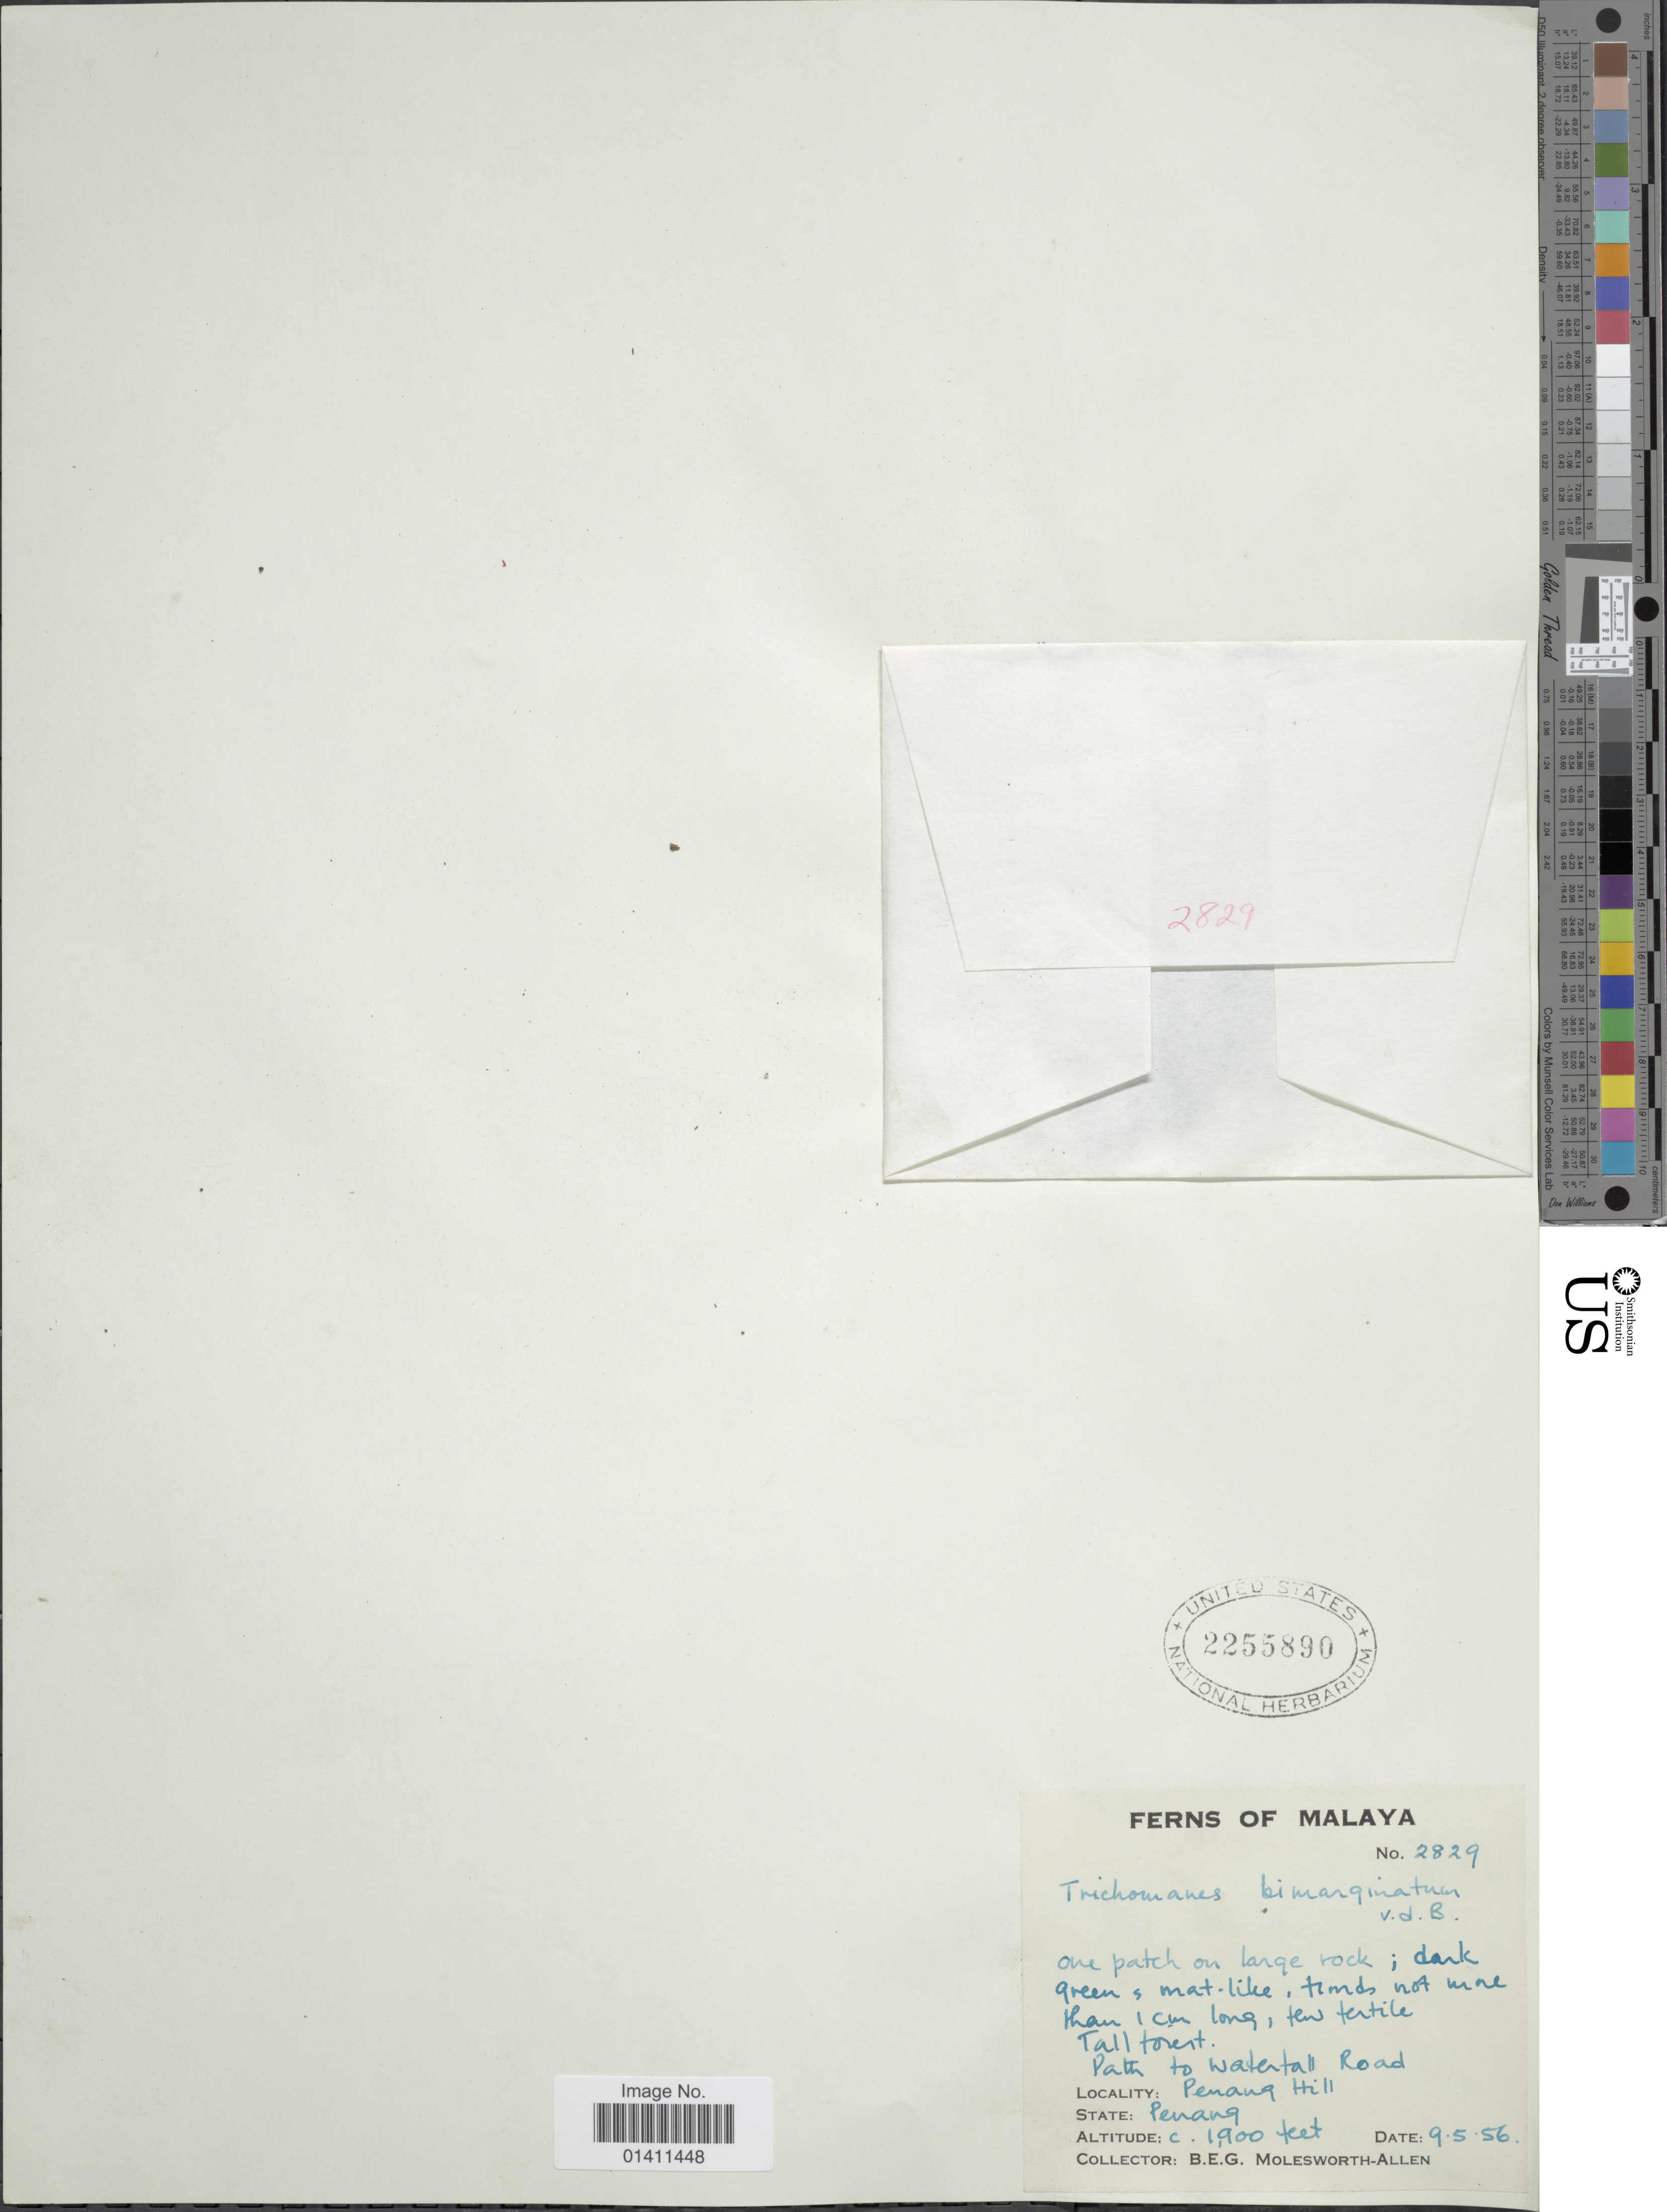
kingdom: Plantae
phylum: Tracheophyta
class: Polypodiopsida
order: Hymenophyllales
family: Hymenophyllaceae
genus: Didymoglossum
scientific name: Didymoglossum bimarginatum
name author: (Bosch) Ebihara & K. Iwats.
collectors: B. E. G. Molesworth-Allen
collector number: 2829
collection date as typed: Transcribed d/m/y: 9/5/56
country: Malaysia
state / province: Pinang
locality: Malaya. Path to waterfall road. Penang Hill.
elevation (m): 579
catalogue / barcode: US 2255890